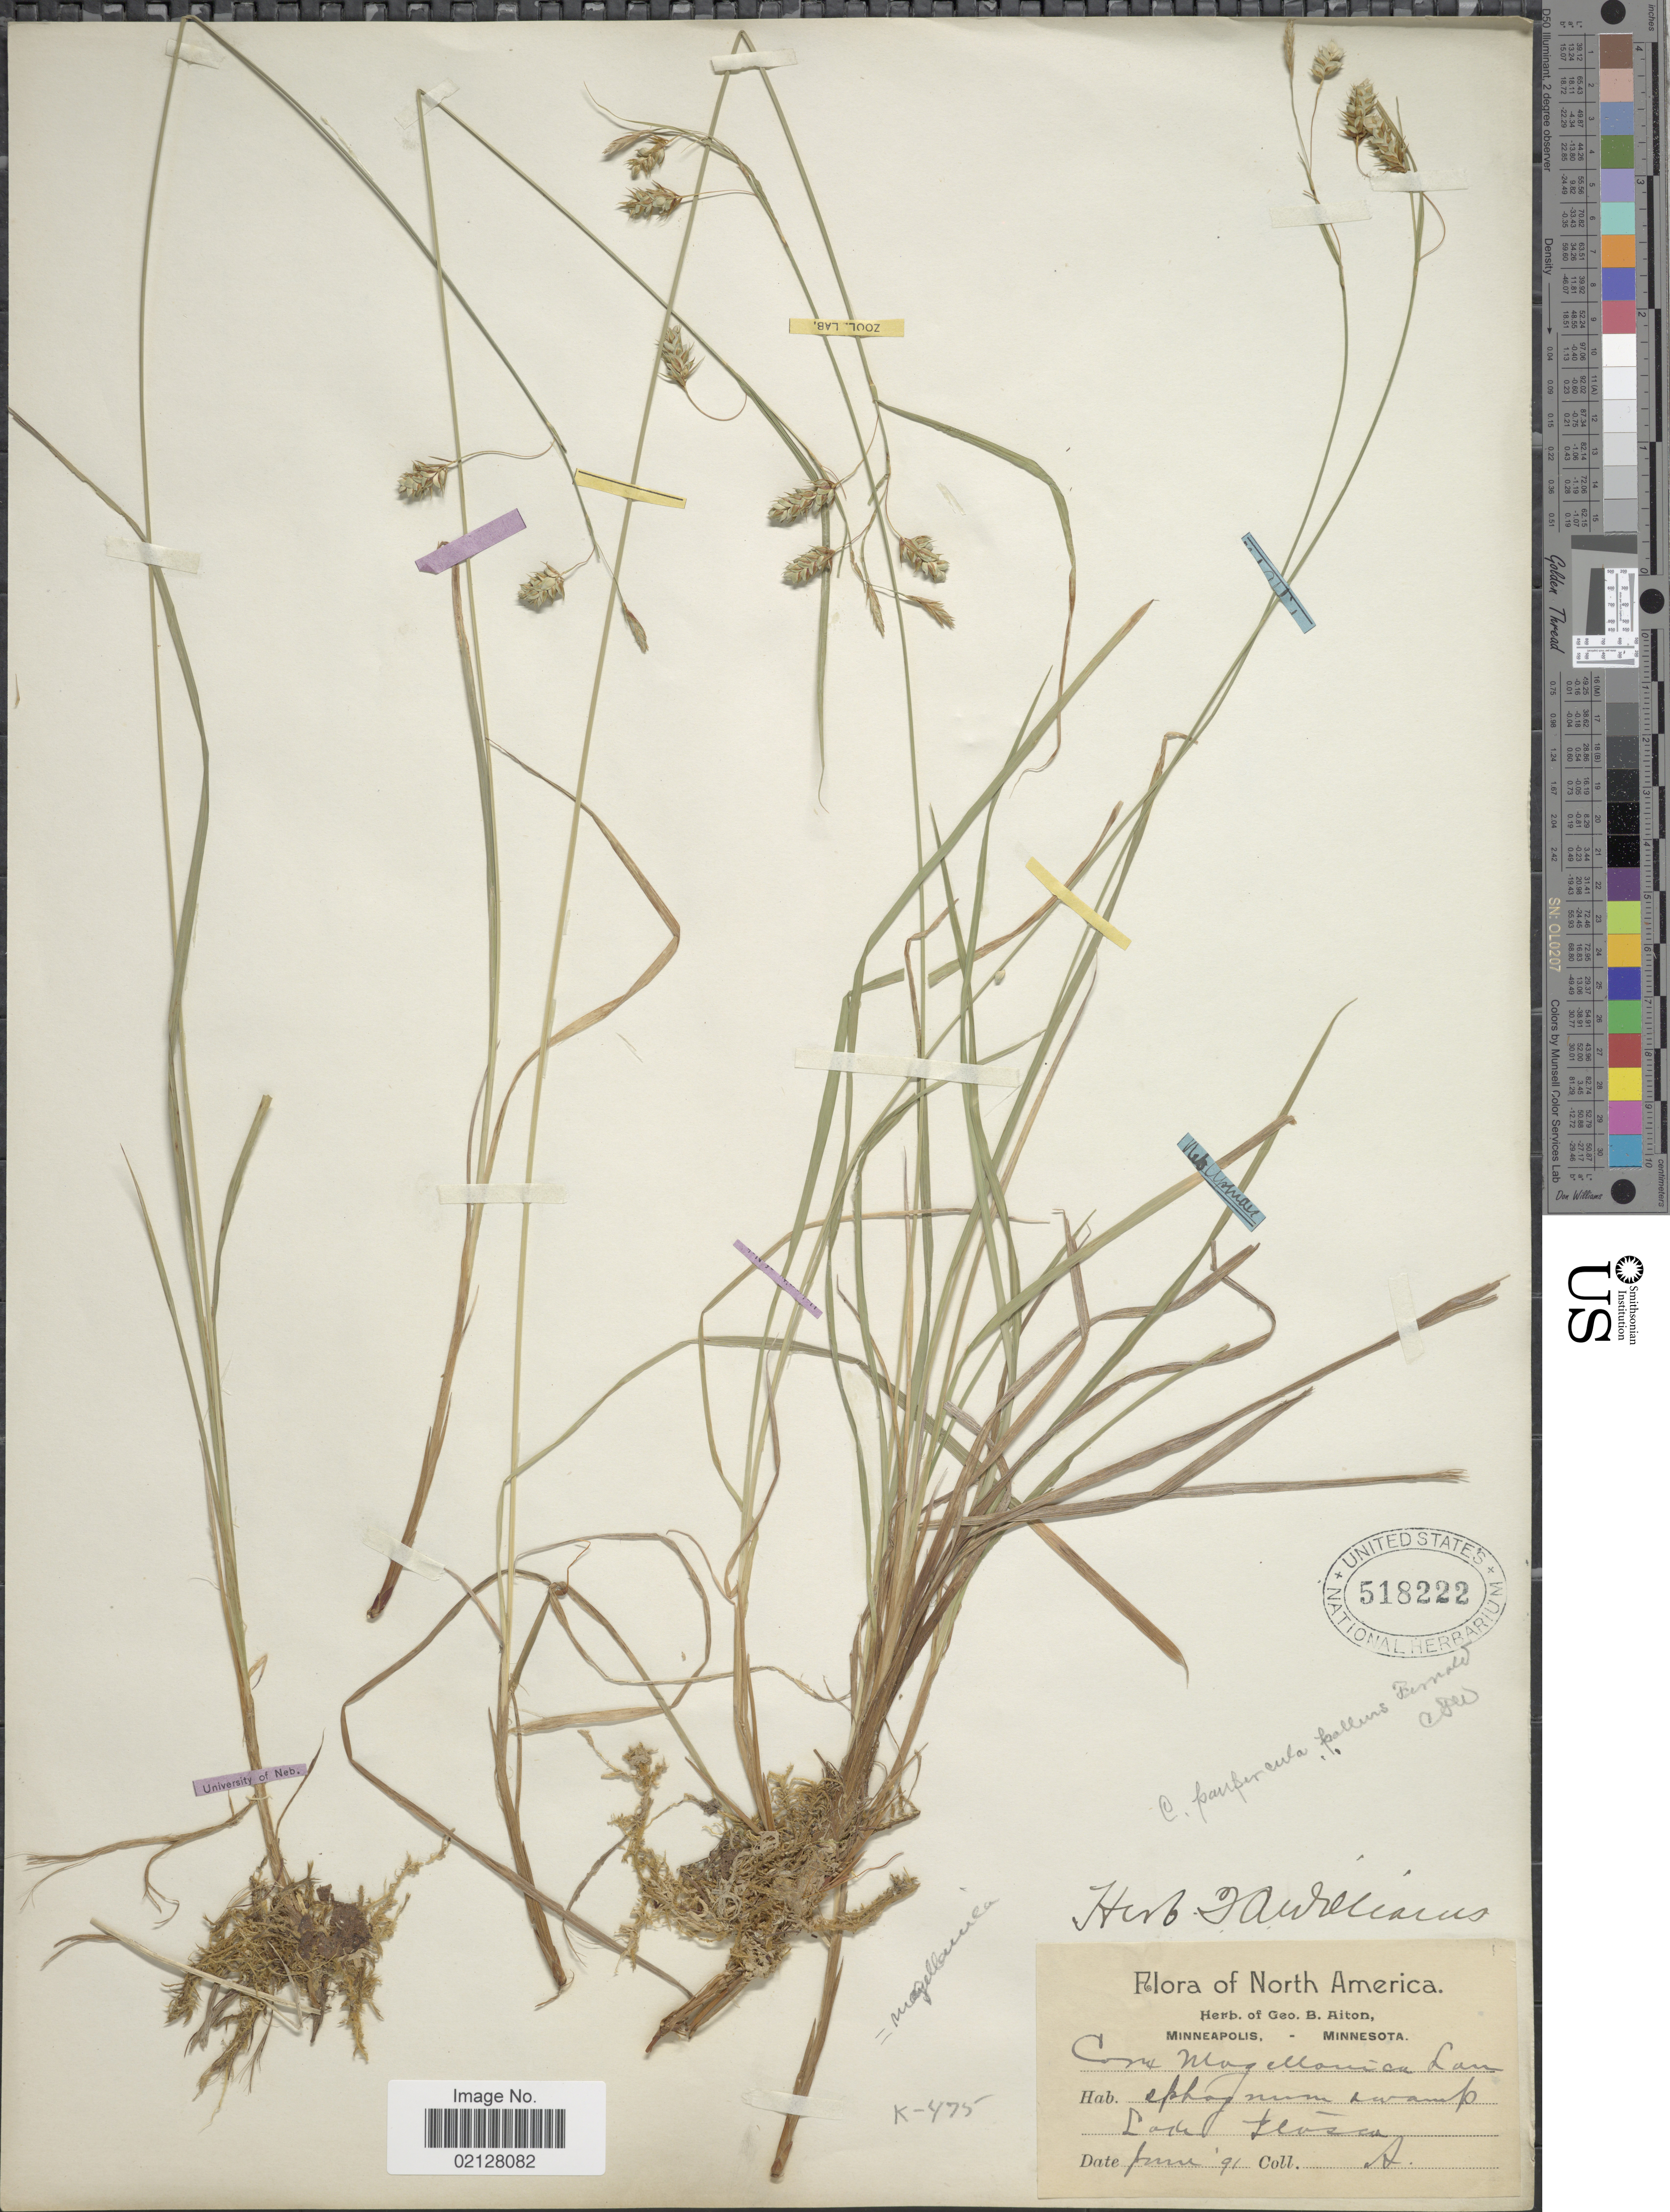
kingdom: Plantae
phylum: Tracheophyta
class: Liliopsida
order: Poales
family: Cyperaceae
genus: Carex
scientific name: Carex magellanica subsp. irrigua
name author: (Wahlenb.) Hiitonen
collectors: G. B. Aiton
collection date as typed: Transcribed d/m/y: /6/91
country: United States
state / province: Minnesota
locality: Minneapolis, Lake Itasca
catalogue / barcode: US 518222